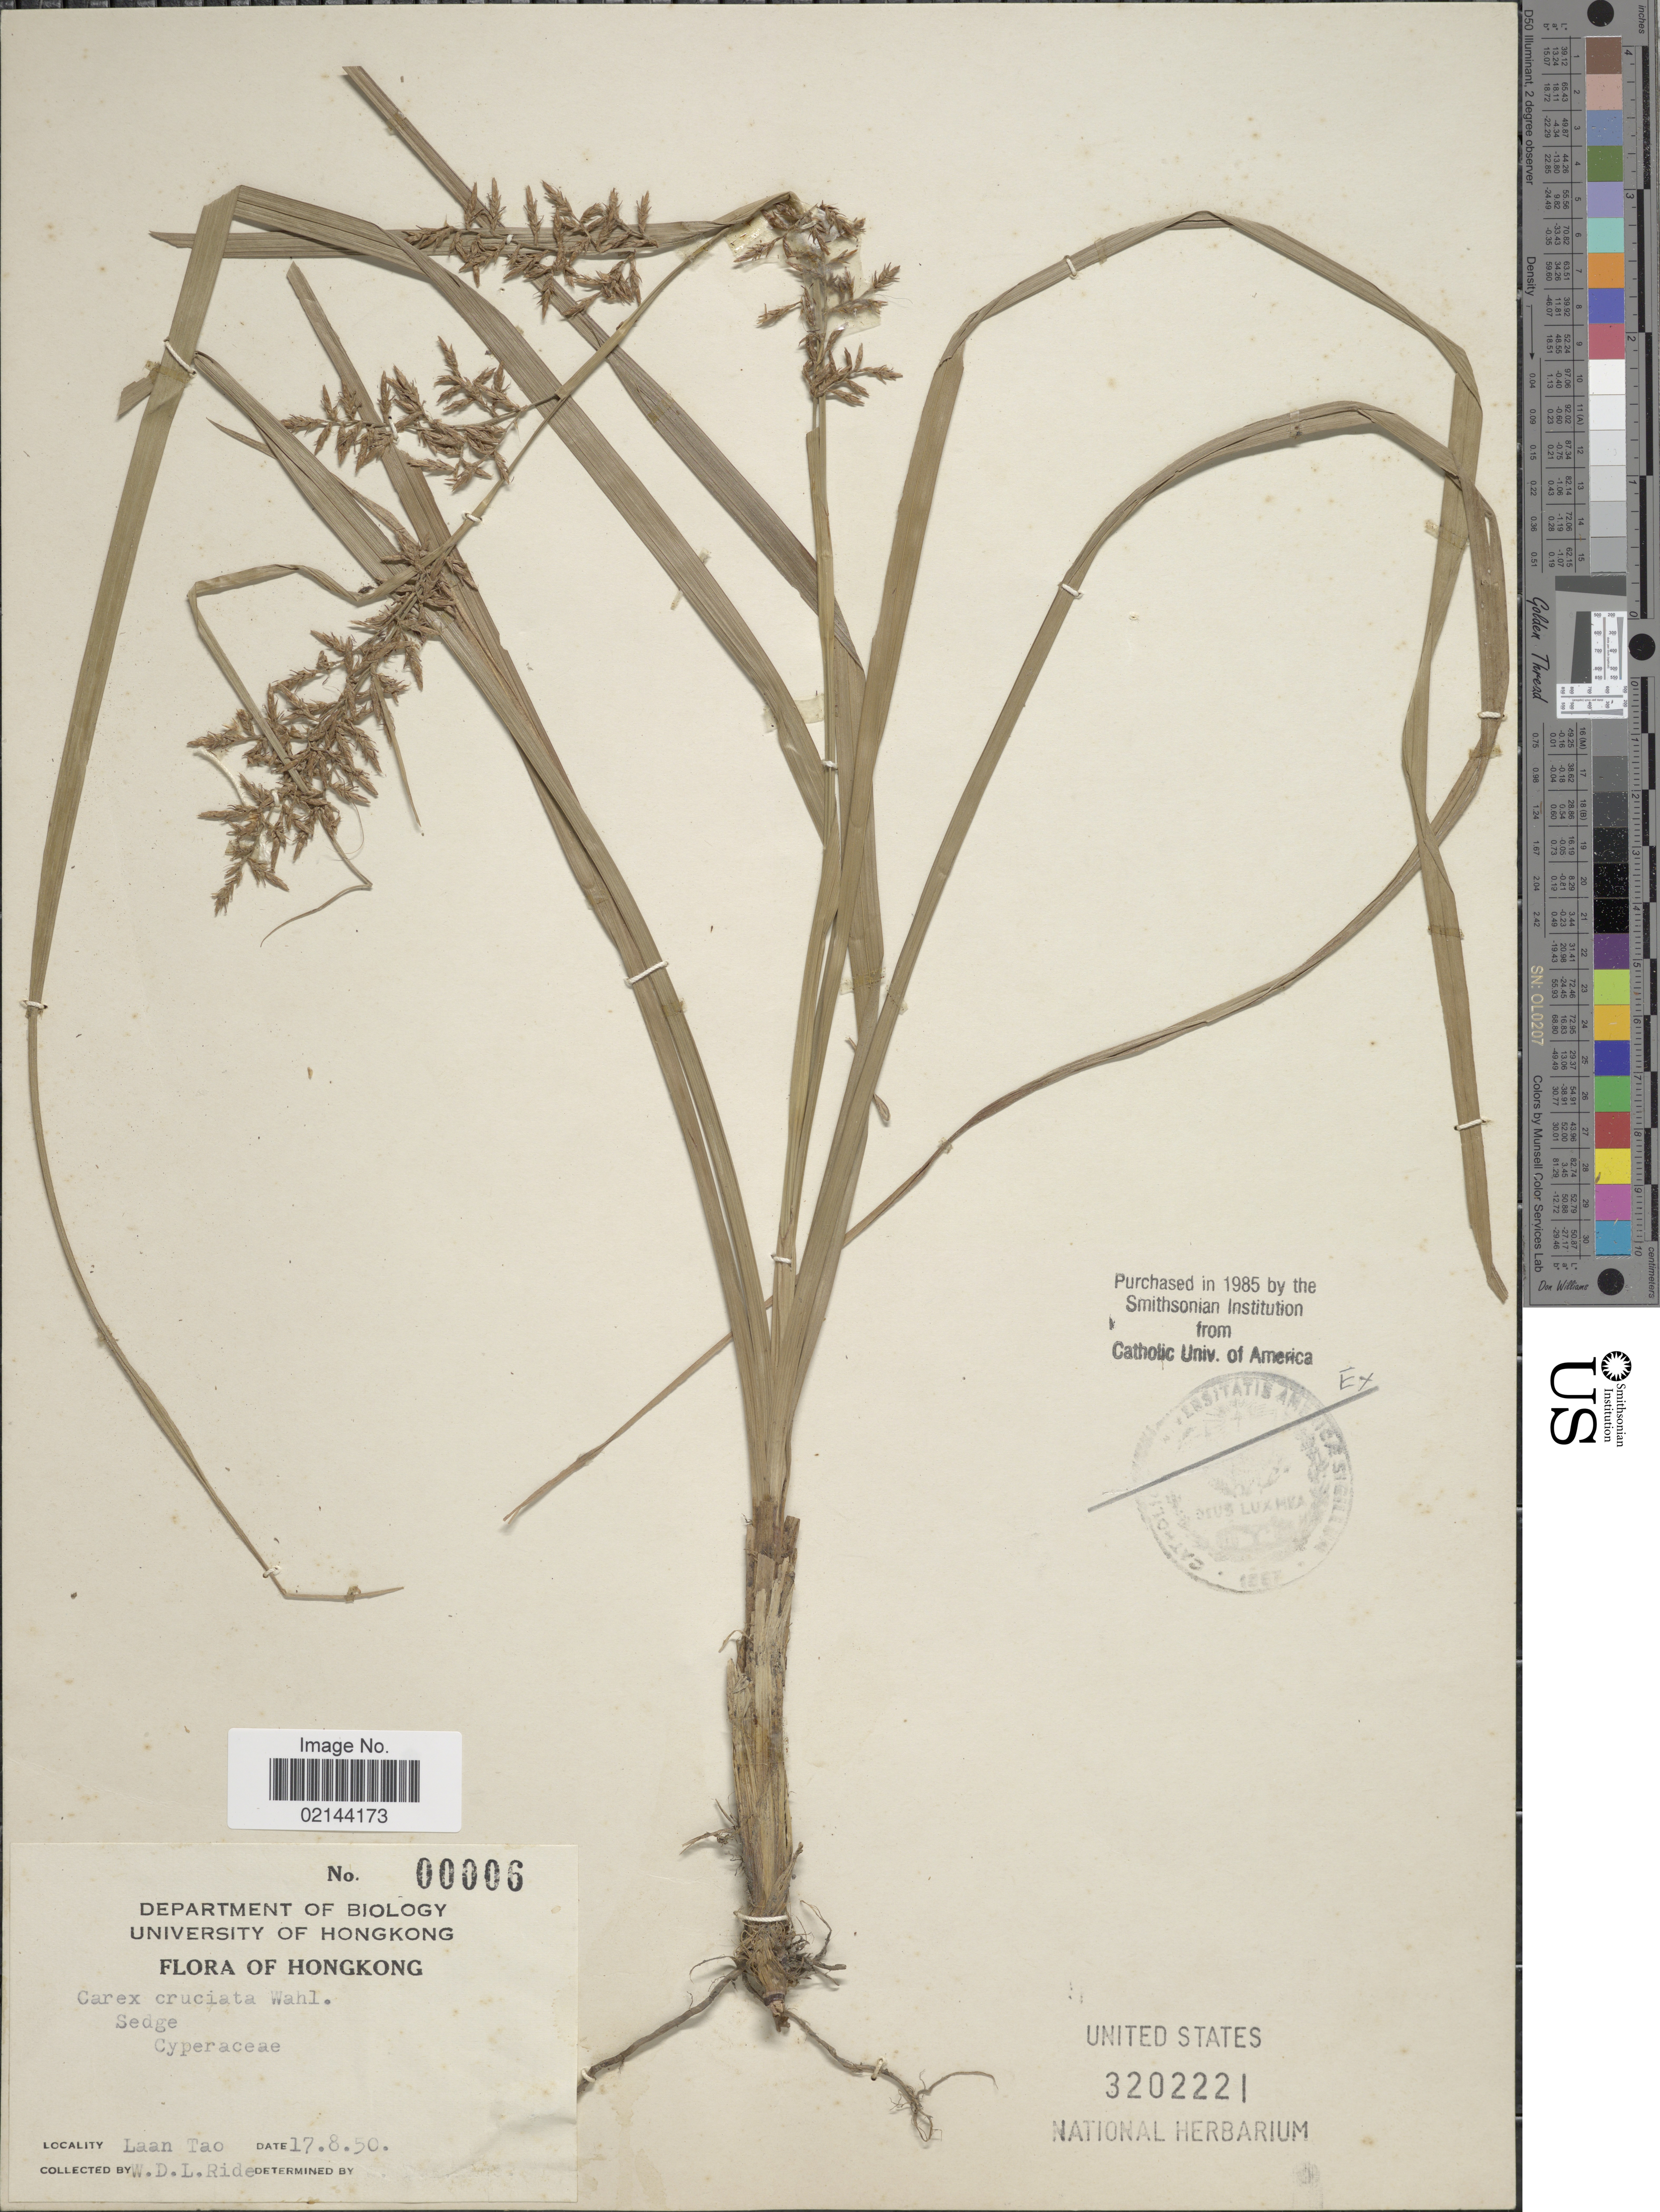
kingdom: Plantae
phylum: Tracheophyta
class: Liliopsida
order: Poales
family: Cyperaceae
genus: Carex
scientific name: Carex cruciata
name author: Wahlenb.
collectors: W. Ride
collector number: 0006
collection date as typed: Transcribed d/m/y: 17/8/50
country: China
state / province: Hong Kong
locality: Laan Tao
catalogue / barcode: US 3202221